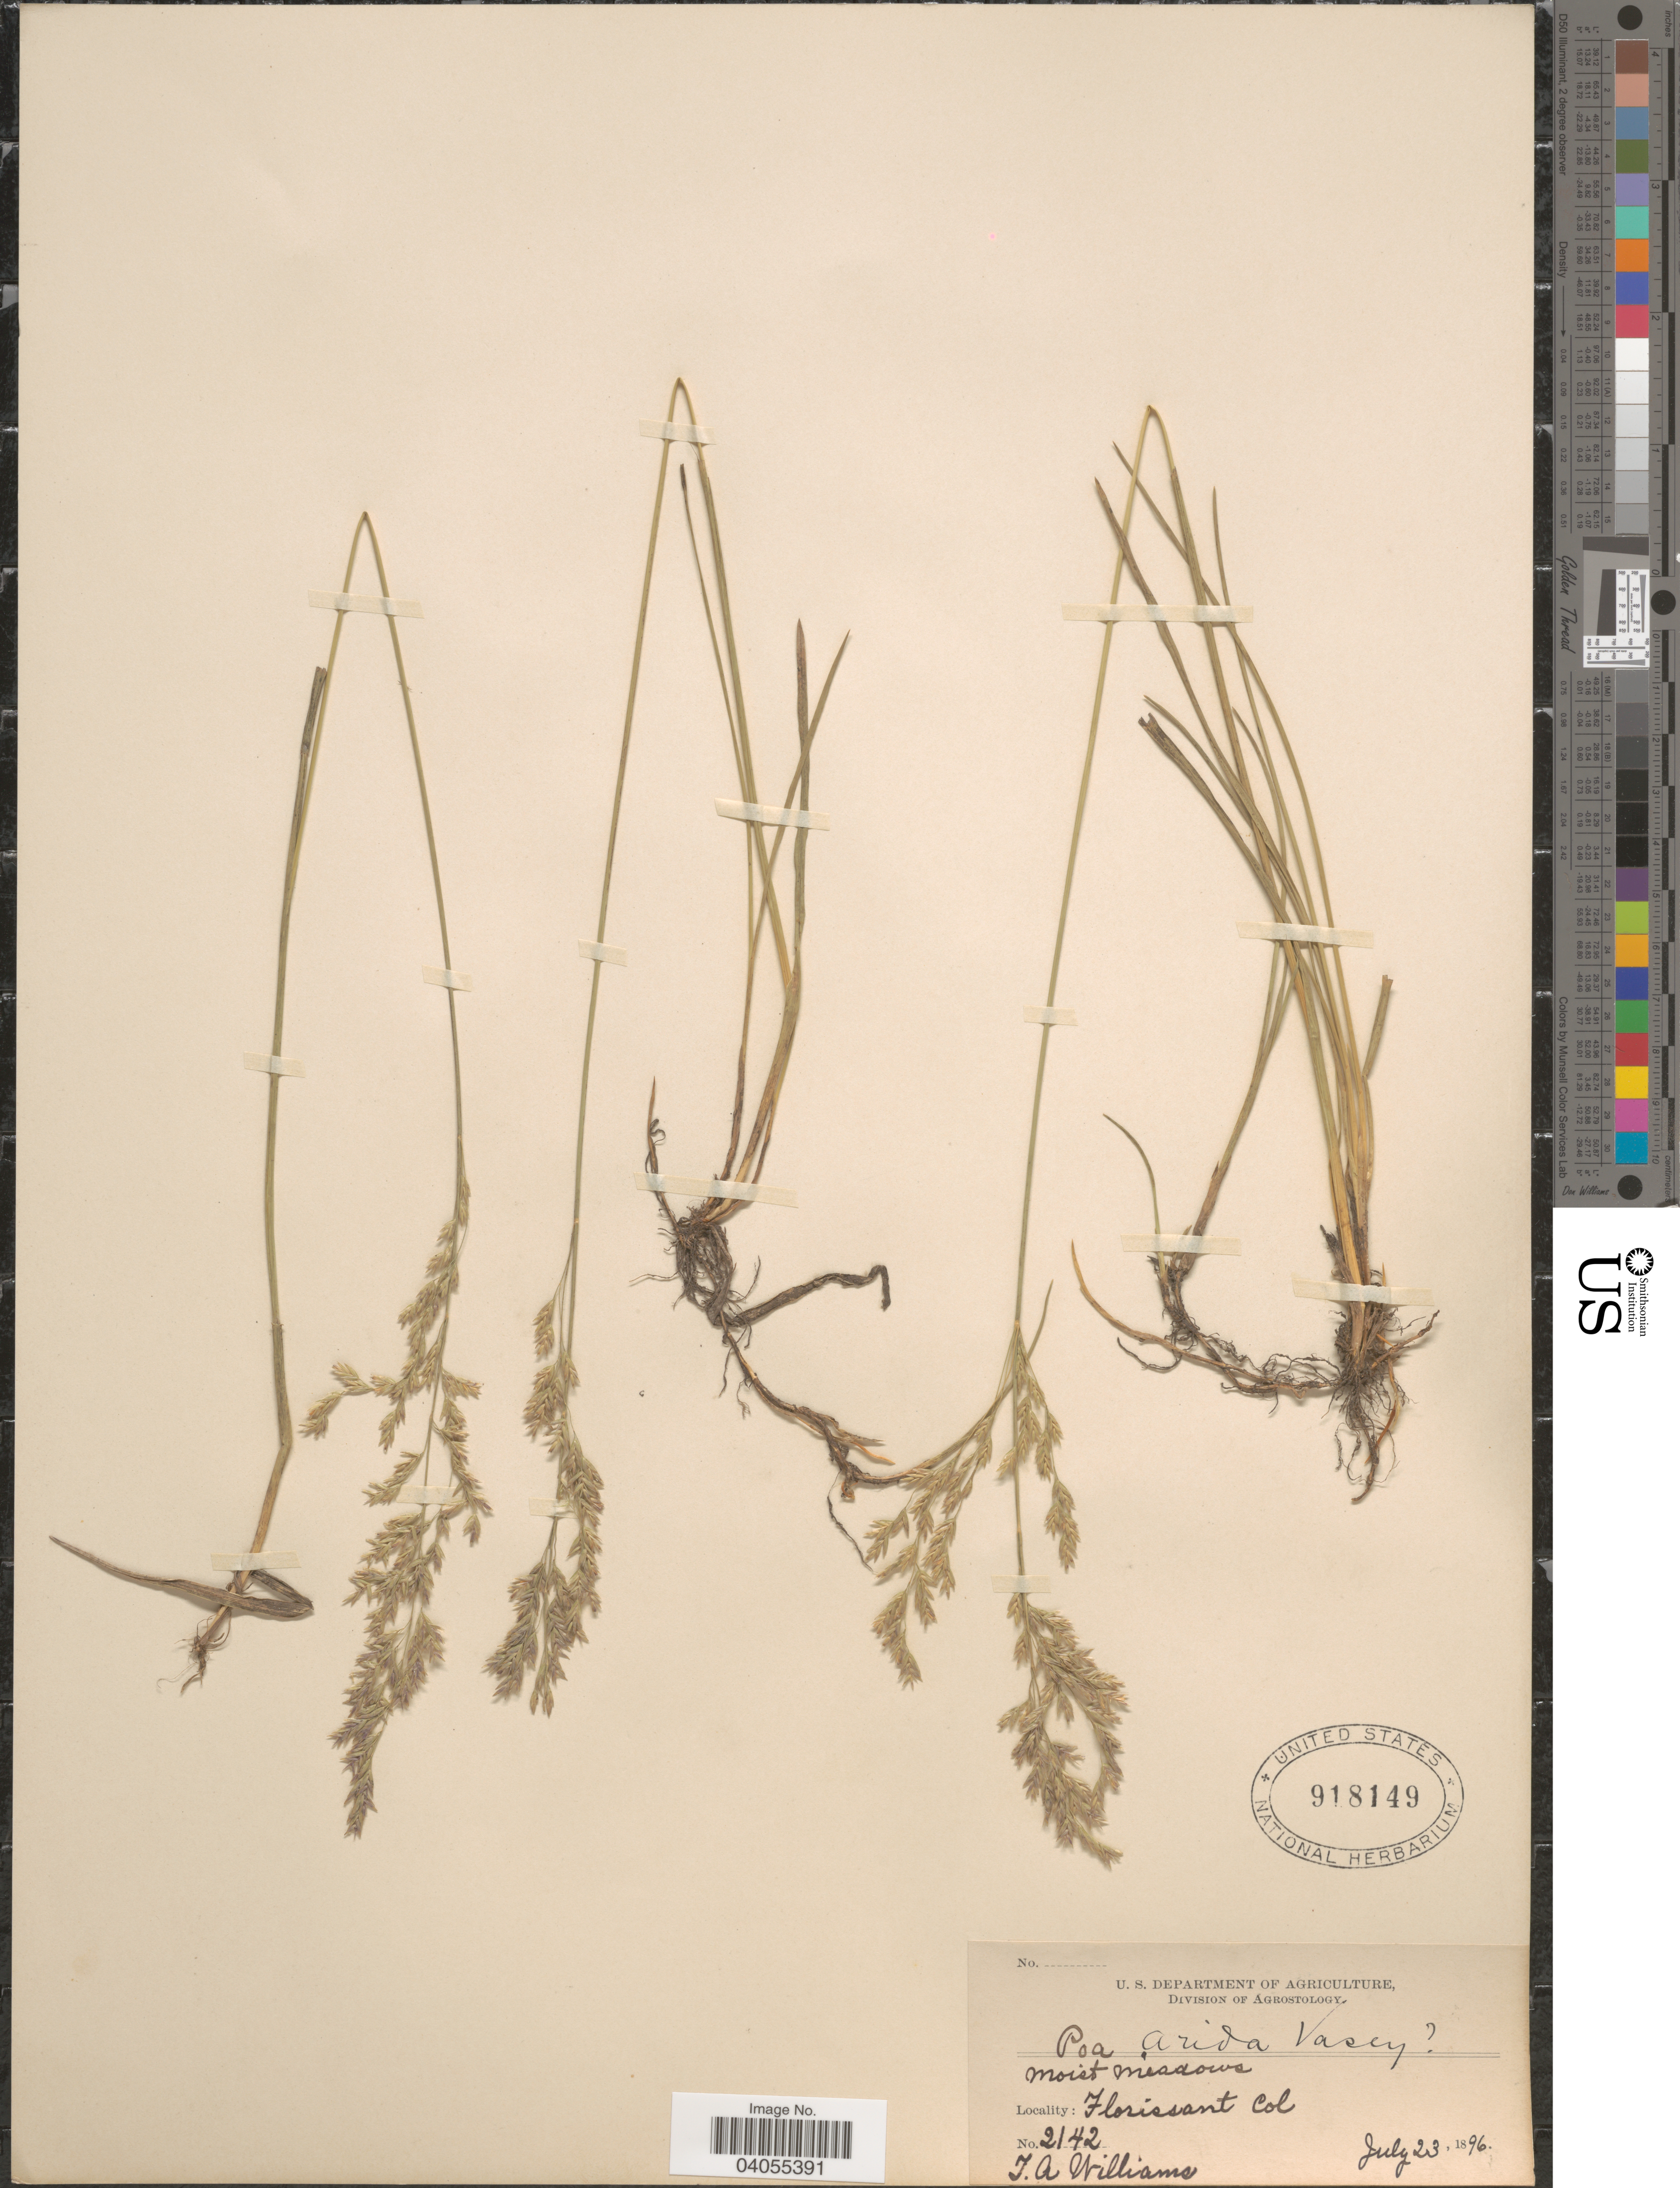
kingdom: Plantae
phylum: Tracheophyta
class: Liliopsida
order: Poales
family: Poaceae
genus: Poa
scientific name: Poa arida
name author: Vasey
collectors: T. Williams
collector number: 2142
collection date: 1896-07-23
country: United States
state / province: Colorado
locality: Florissant.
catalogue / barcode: US 918149